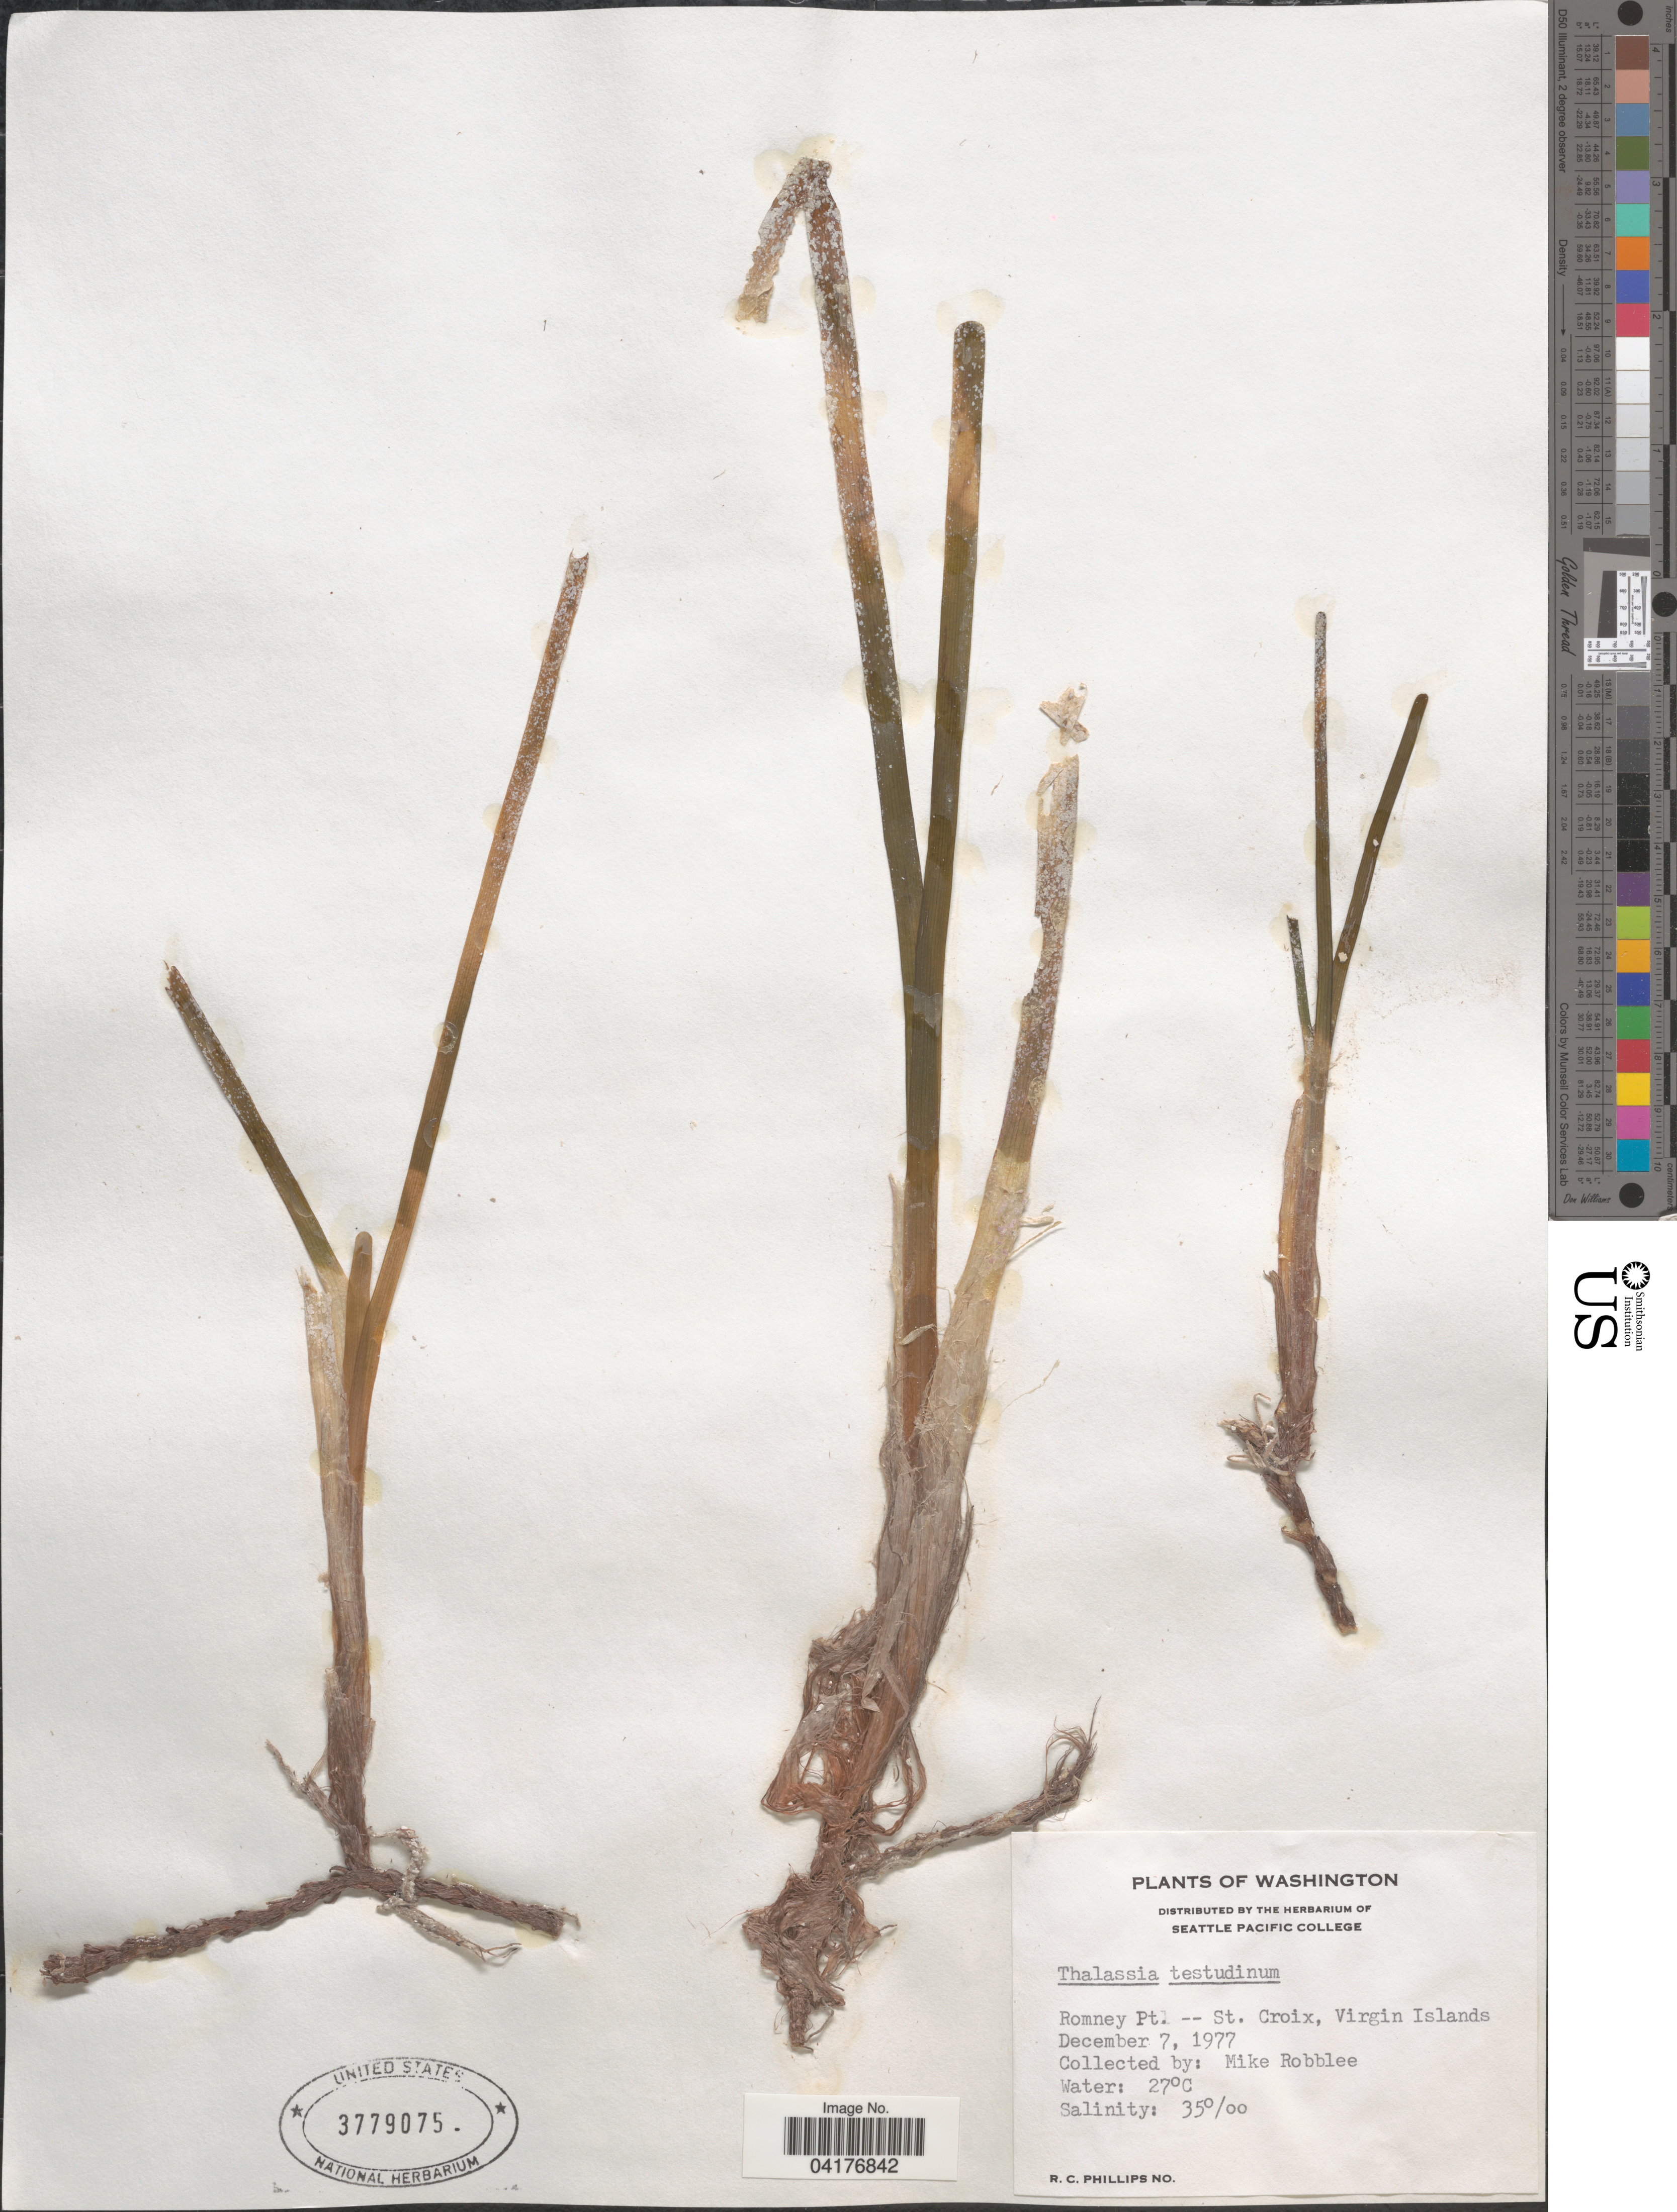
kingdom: Plantae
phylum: Tracheophyta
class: Liliopsida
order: Alismatales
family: Hydrocharitaceae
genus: Thalassia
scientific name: Thalassia testudinum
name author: Banks & Sol. ex K.D. Koenig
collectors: M. Robblee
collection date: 1977-12-07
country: U.S. Virgin Islands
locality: Romney Pt. -- St. Croix, Virgin Islands.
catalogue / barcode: US 3779075